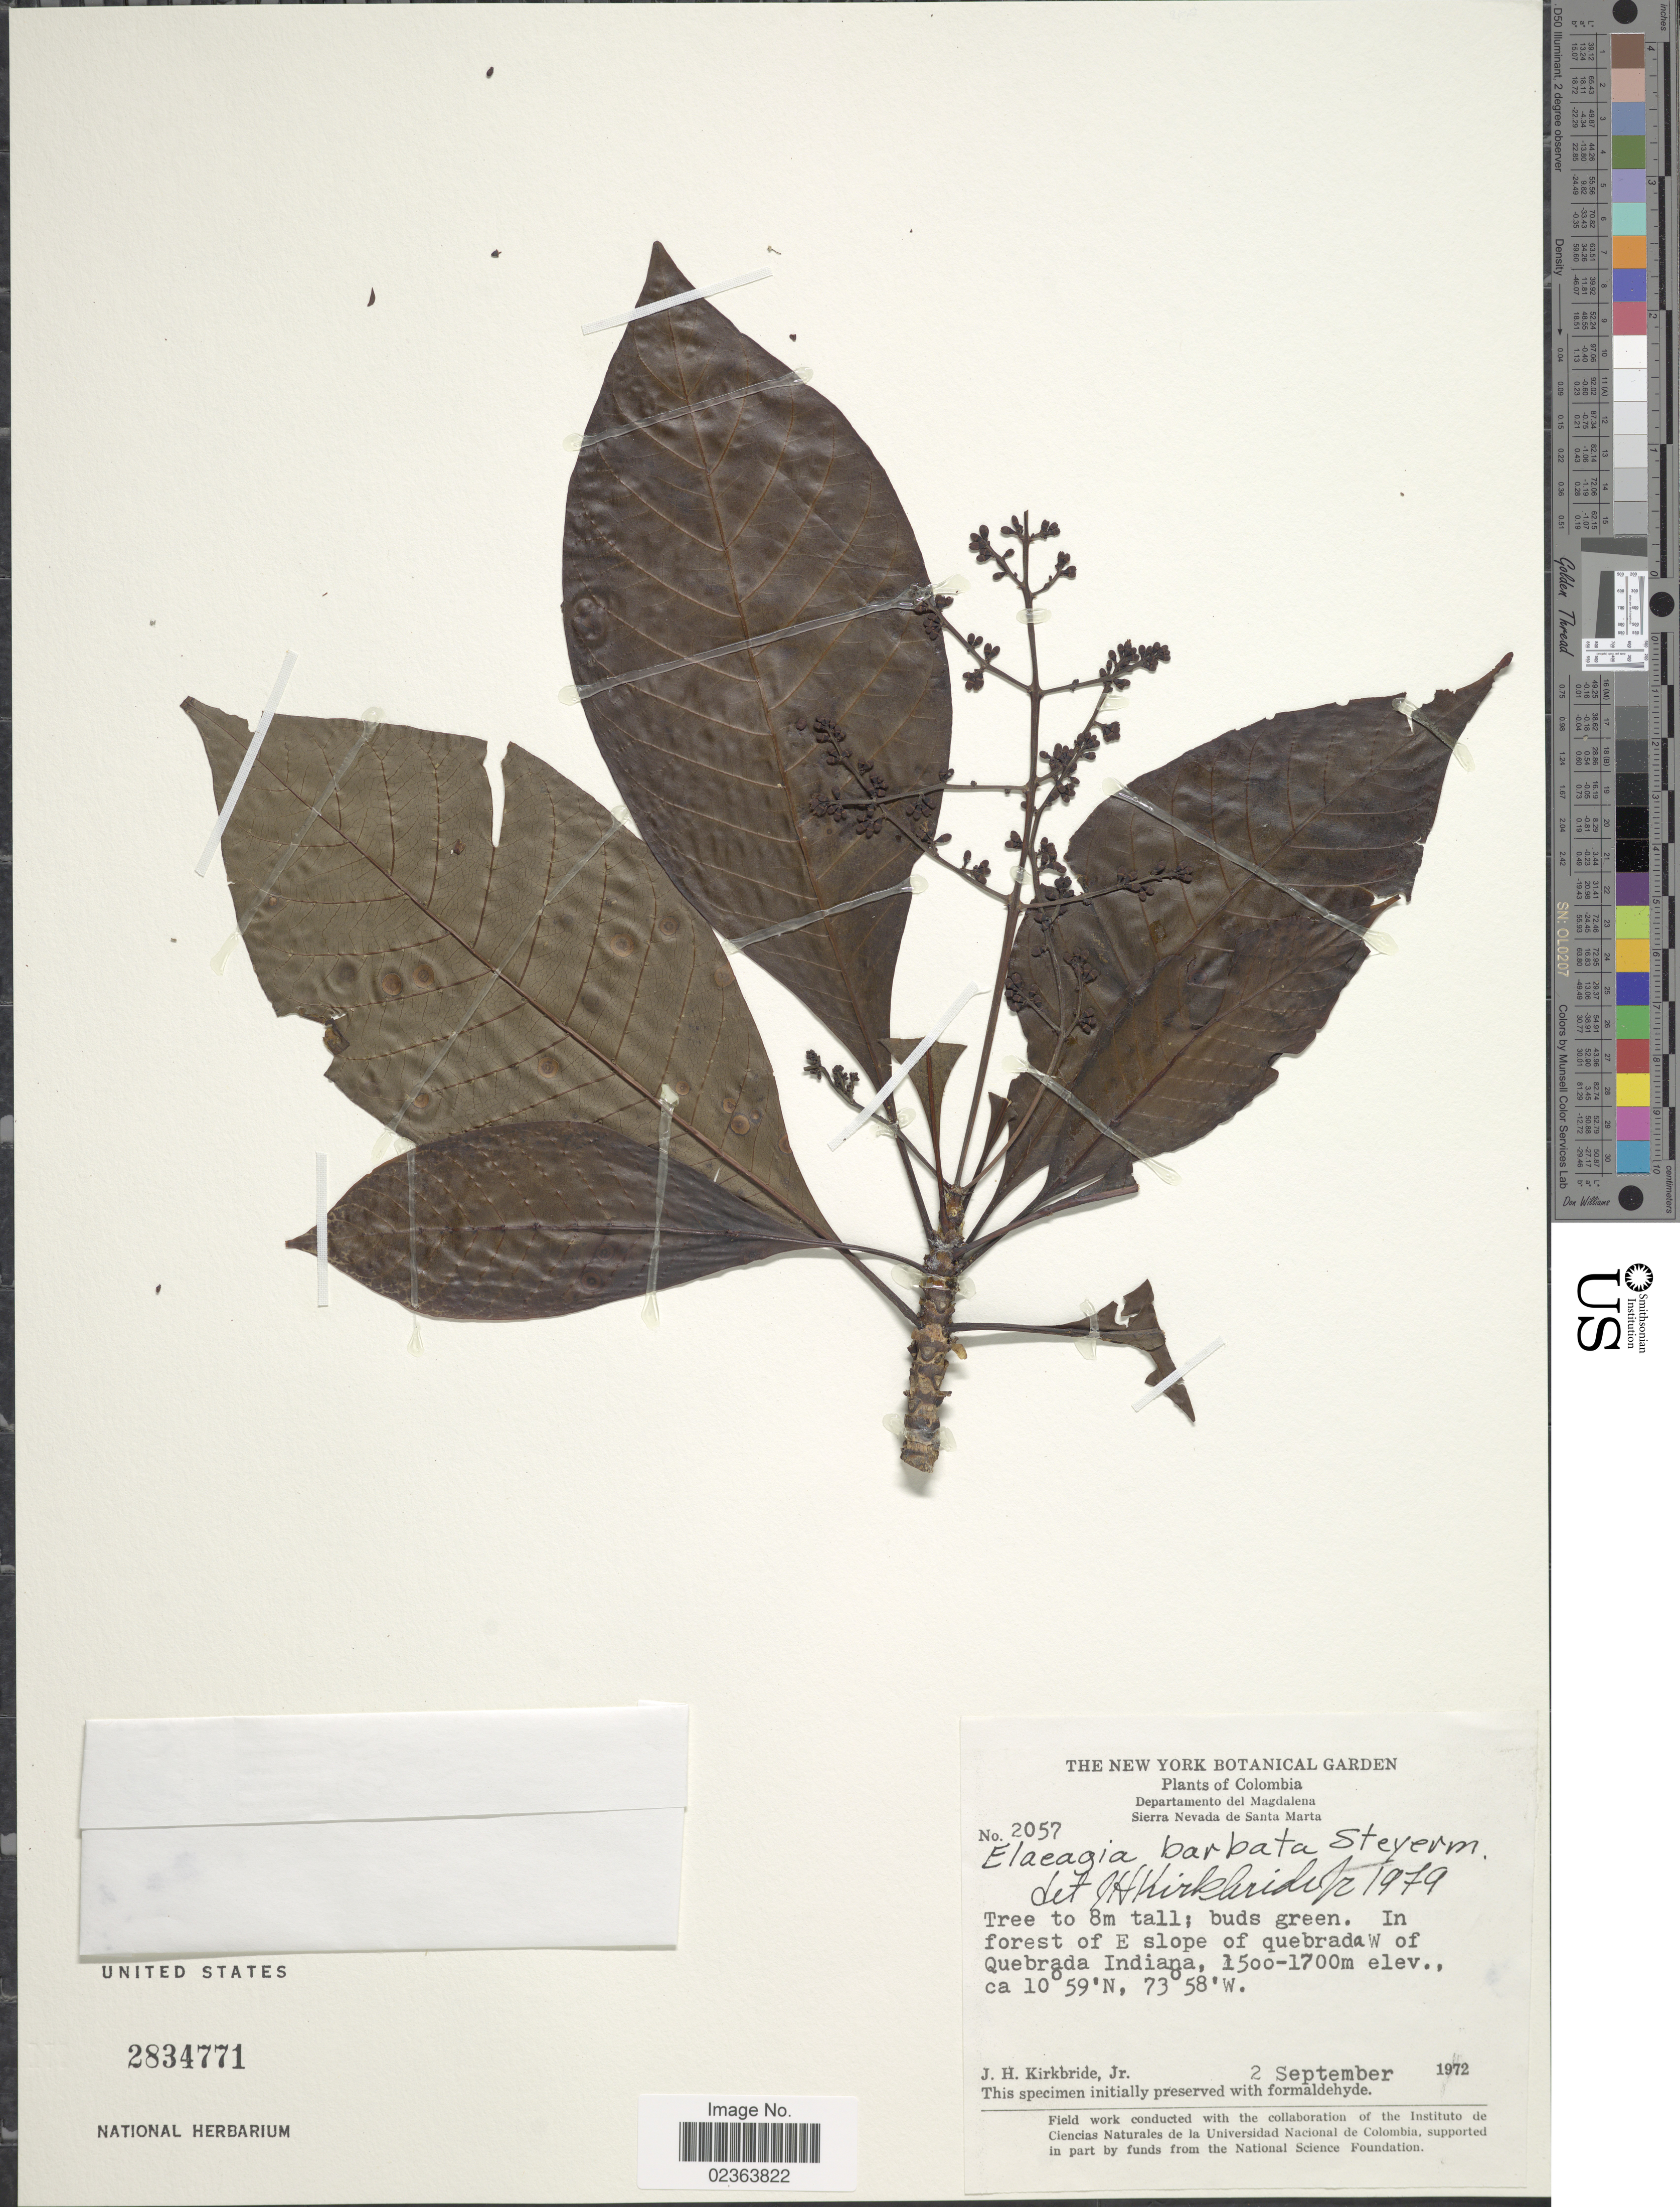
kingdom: Plantae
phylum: Tracheophyta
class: Magnoliopsida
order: Gentianales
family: Rubiaceae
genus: Elaeagia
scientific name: Elaeagia barbata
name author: Steyerm.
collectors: J. H. Kirkbride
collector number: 2057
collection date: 1972-09-02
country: Colombia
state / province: Magdalena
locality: Departamento del Magdalena, Sierra Nevada de Santa Marta, In forest of E slope of quebrada W of Quebrada Indiana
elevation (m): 1500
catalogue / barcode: US 2834771